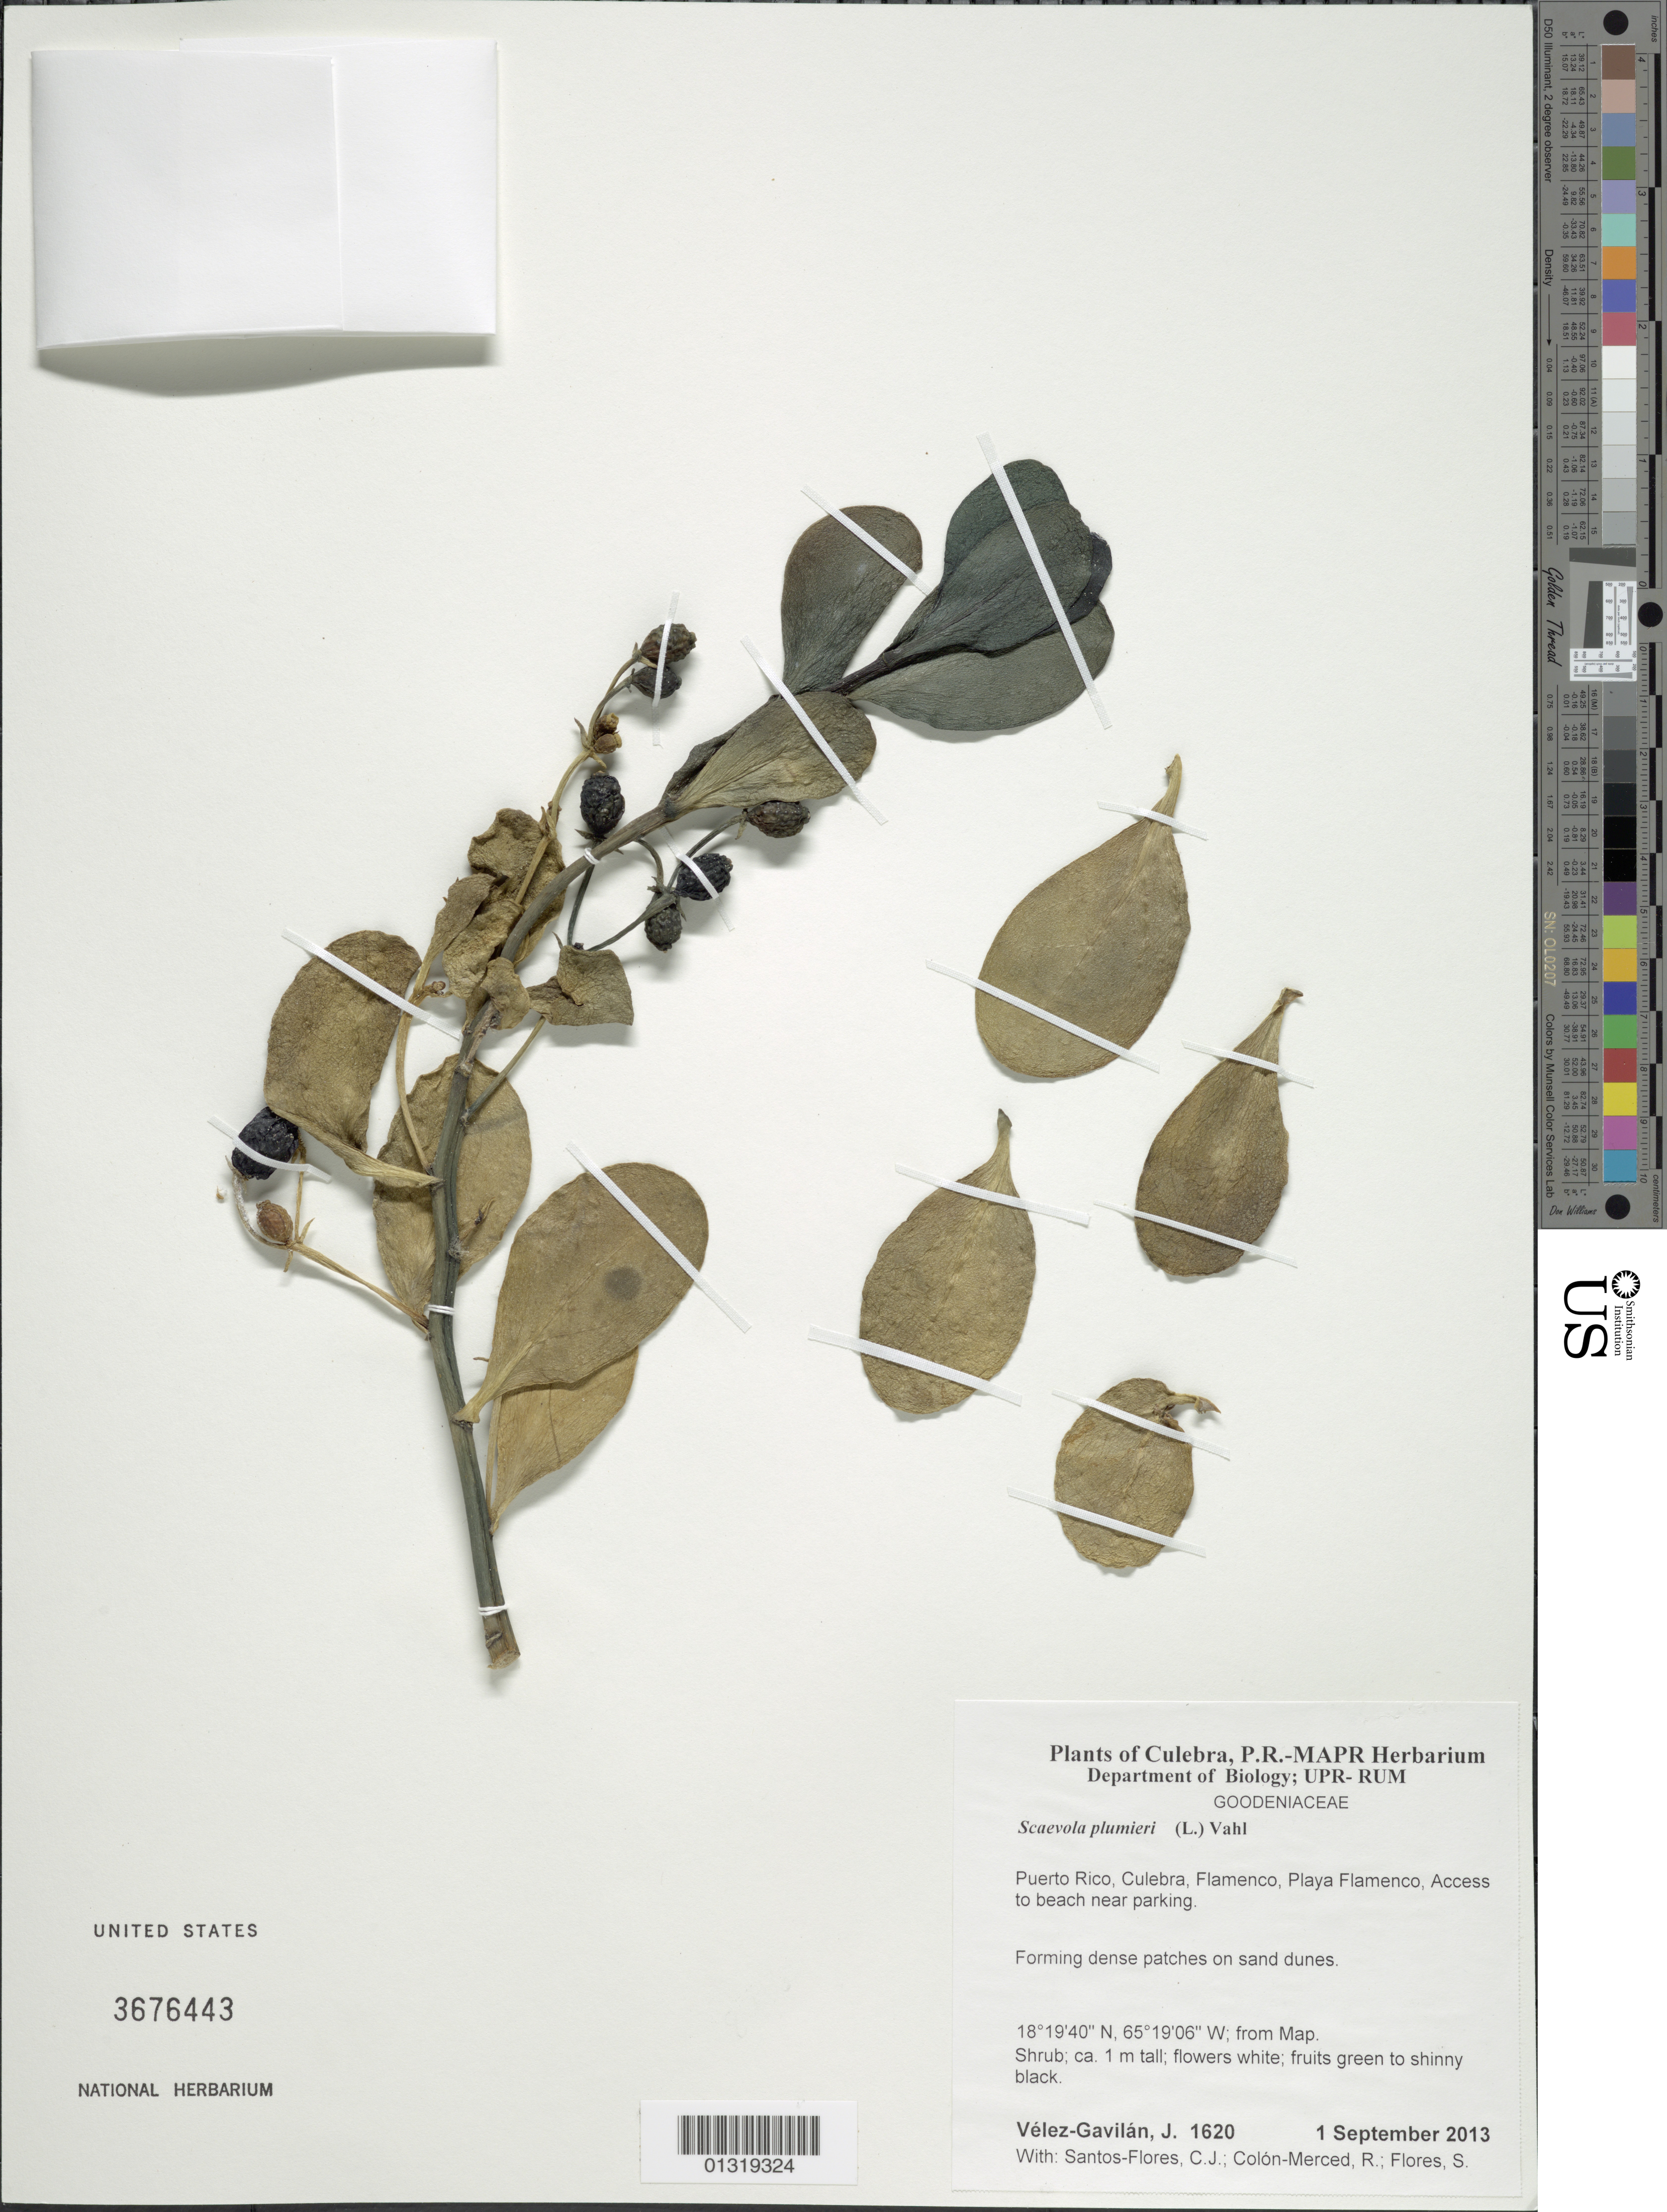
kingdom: Plantae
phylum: Tracheophyta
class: Magnoliopsida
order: Asterales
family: Goodeniaceae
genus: Scaevola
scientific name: Scaevola plumieri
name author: (L.) Vahl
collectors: J. Vélez-Gavilán, C. Santos-Flores, R. Colôn-Merced & M. Flores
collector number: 1620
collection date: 2013-09-01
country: Puerto Rico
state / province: Culebra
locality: Flamenco, Playa Flamenco. Access to beach near parking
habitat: Forming dense patches on sand dunes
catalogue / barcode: US 3676443